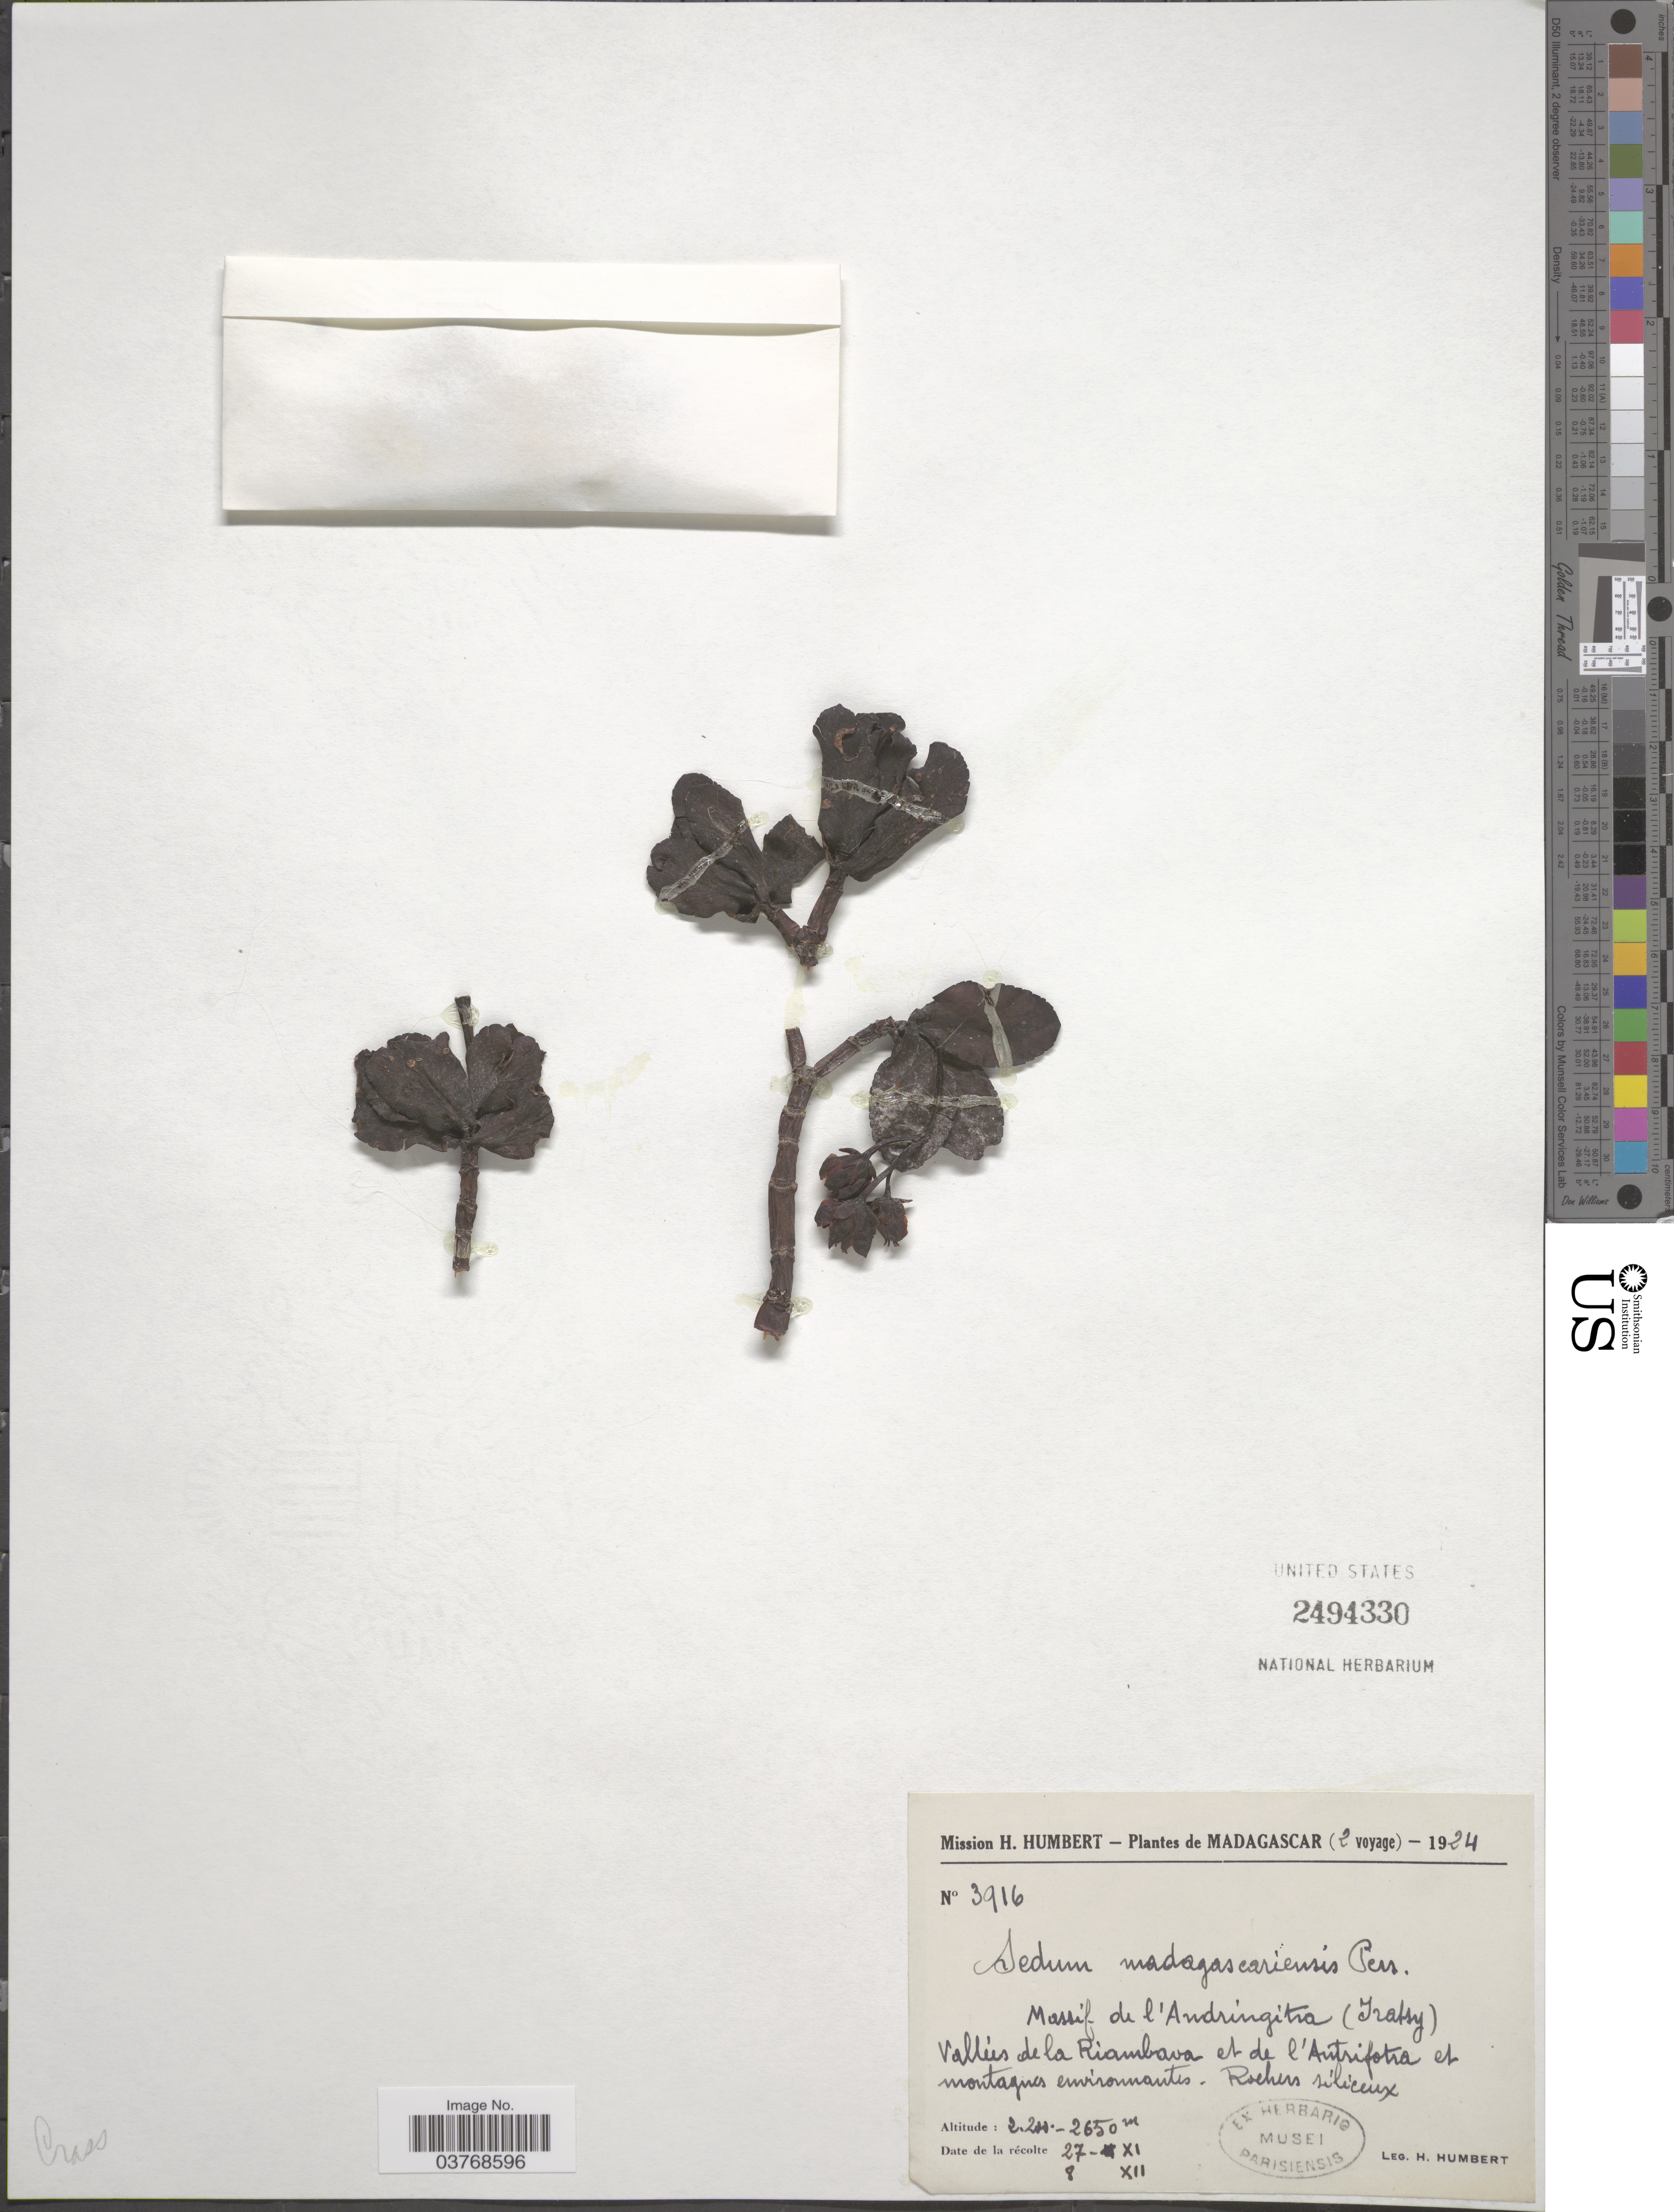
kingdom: Plantae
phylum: Tracheophyta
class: Magnoliopsida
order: Saxifragales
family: Crassulaceae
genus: Sedum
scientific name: Sedum madagascariense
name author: H. Perrier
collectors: H. Humbert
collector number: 3916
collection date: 1924-11-27/1924-12-08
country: Madagascar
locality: Massif de la Andringitra (Iratsy). Vallées de la Riambava et de l'Antsifotra et montagnes environnantes.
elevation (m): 2200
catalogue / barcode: US 2494330